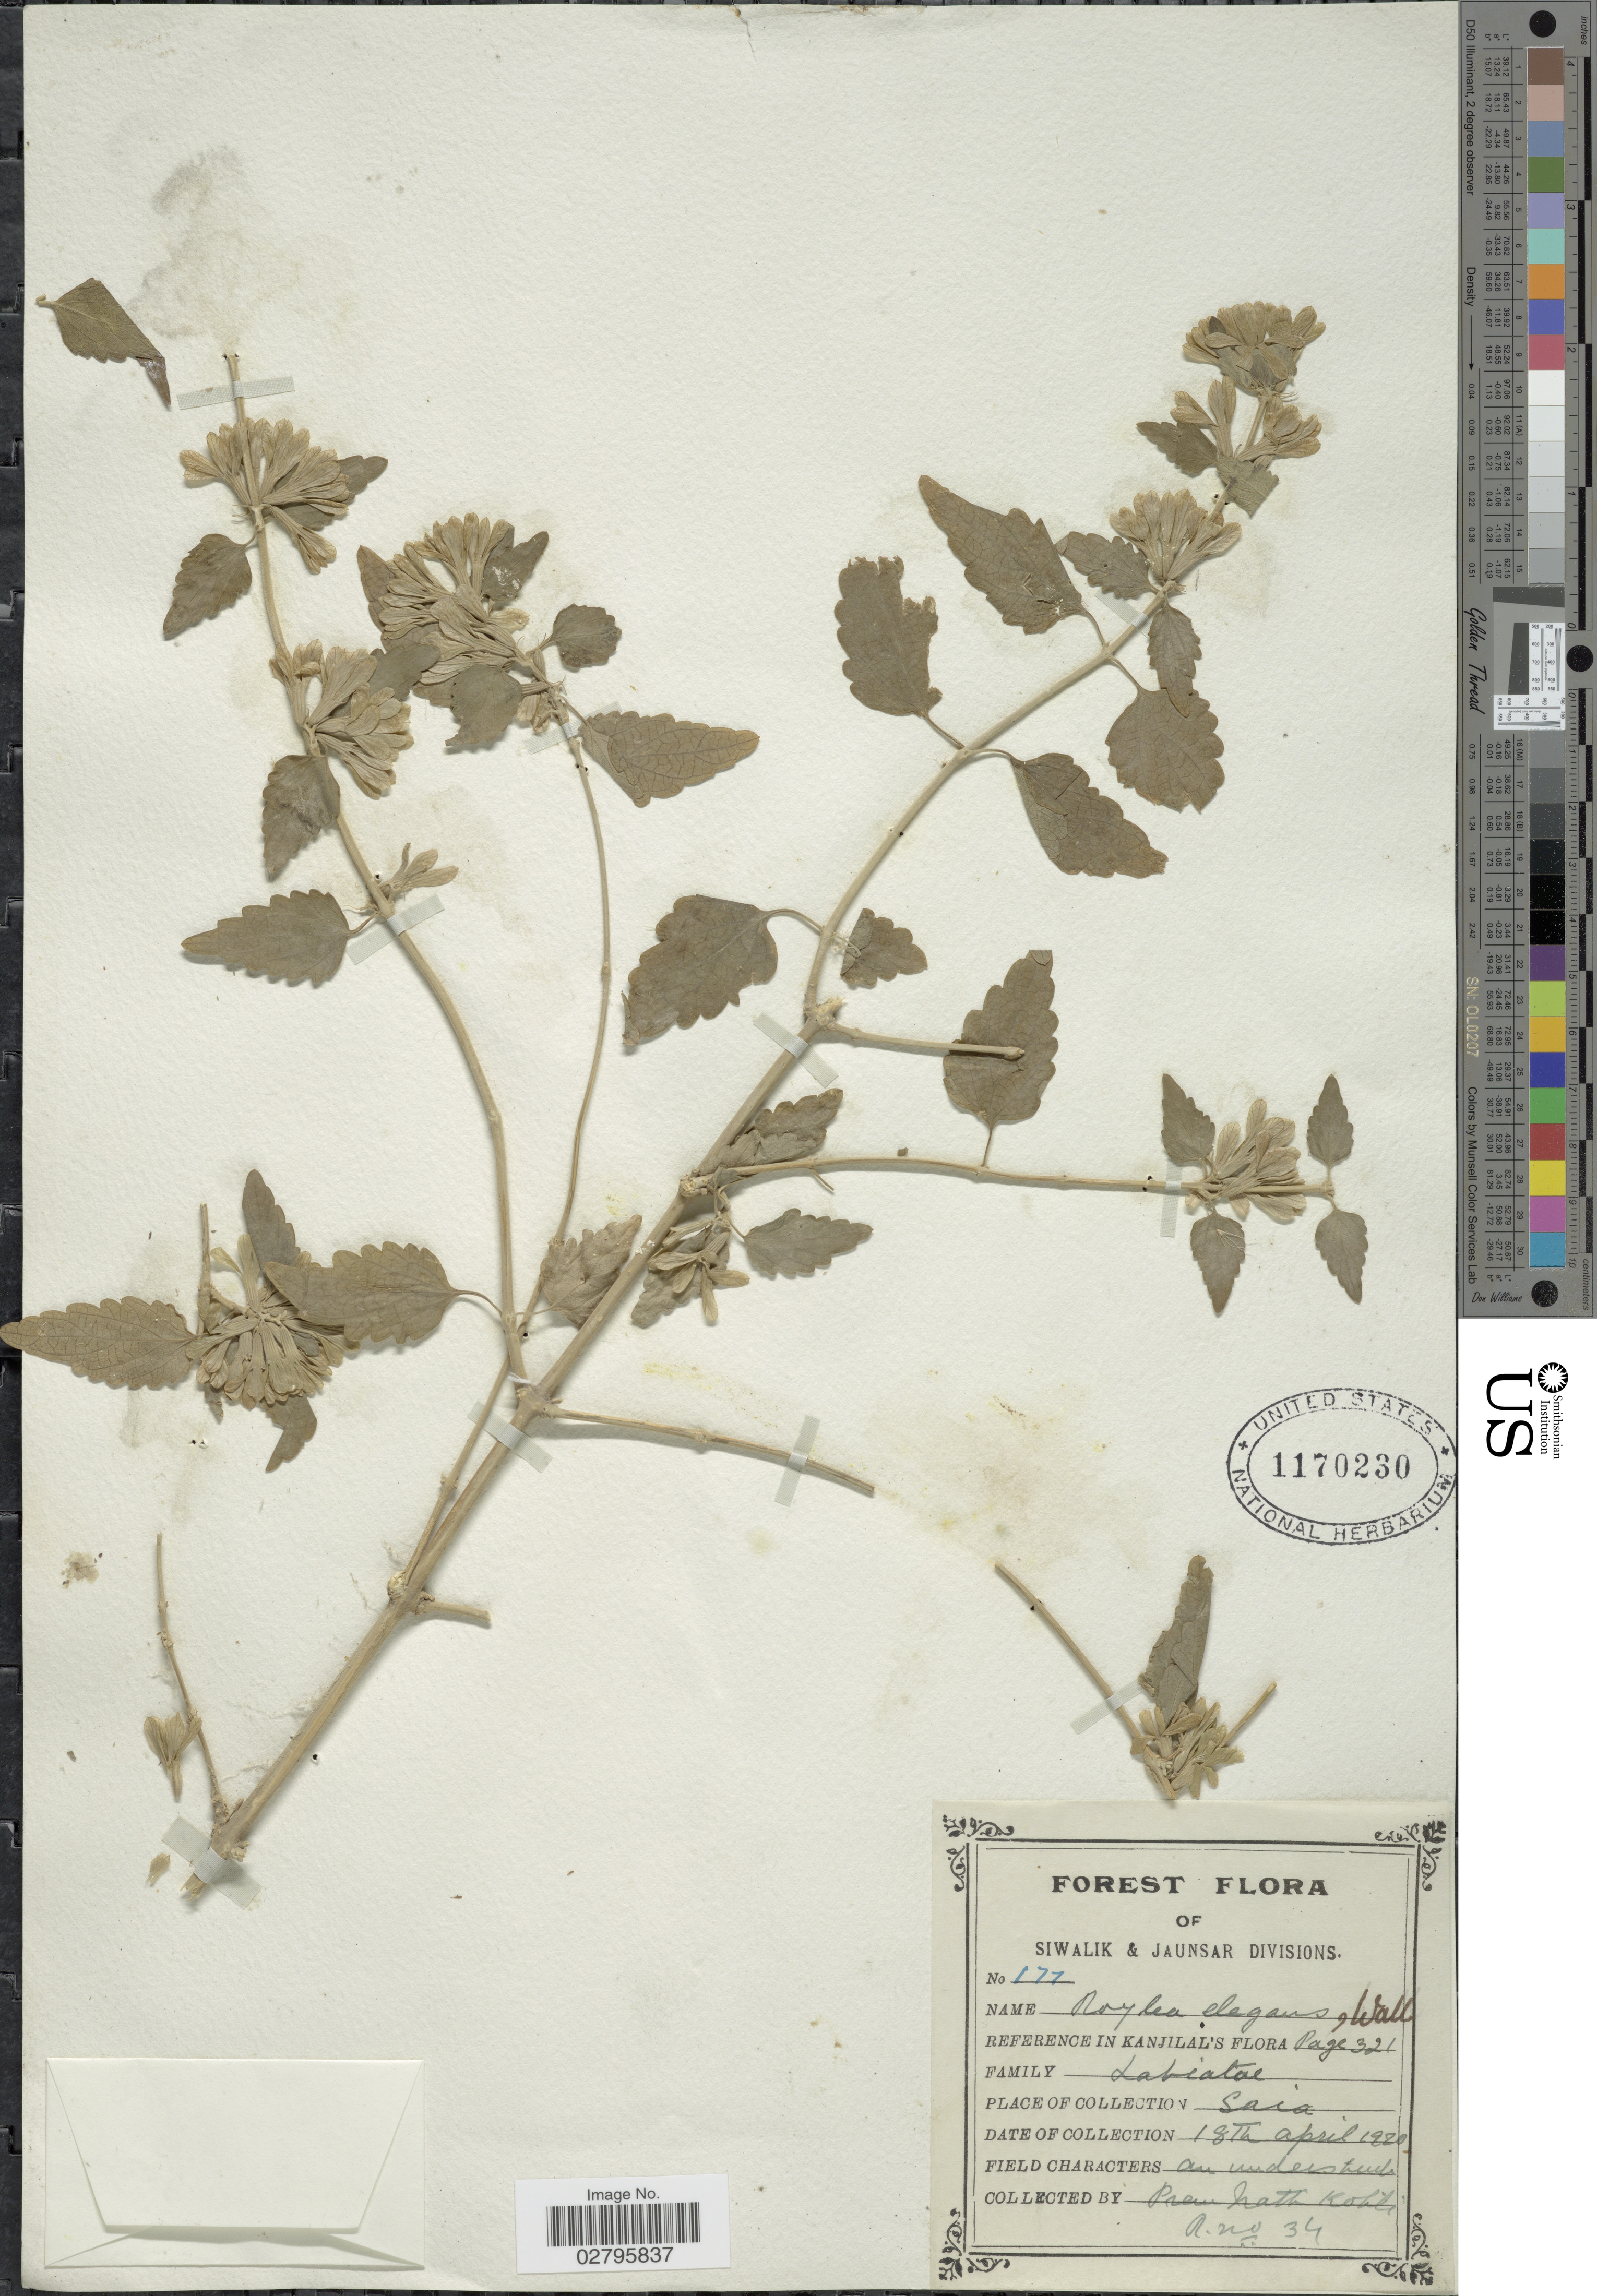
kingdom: Plantae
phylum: Tracheophyta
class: Magnoliopsida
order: Lamiales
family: Lamiaceae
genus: Roylea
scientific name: Roylea elegans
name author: Wall.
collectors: P. Kohli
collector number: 34/177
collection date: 1920-04-18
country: India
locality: Forest. Siwalik & Jaunsar Divisions. Saia.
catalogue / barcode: US 1170230